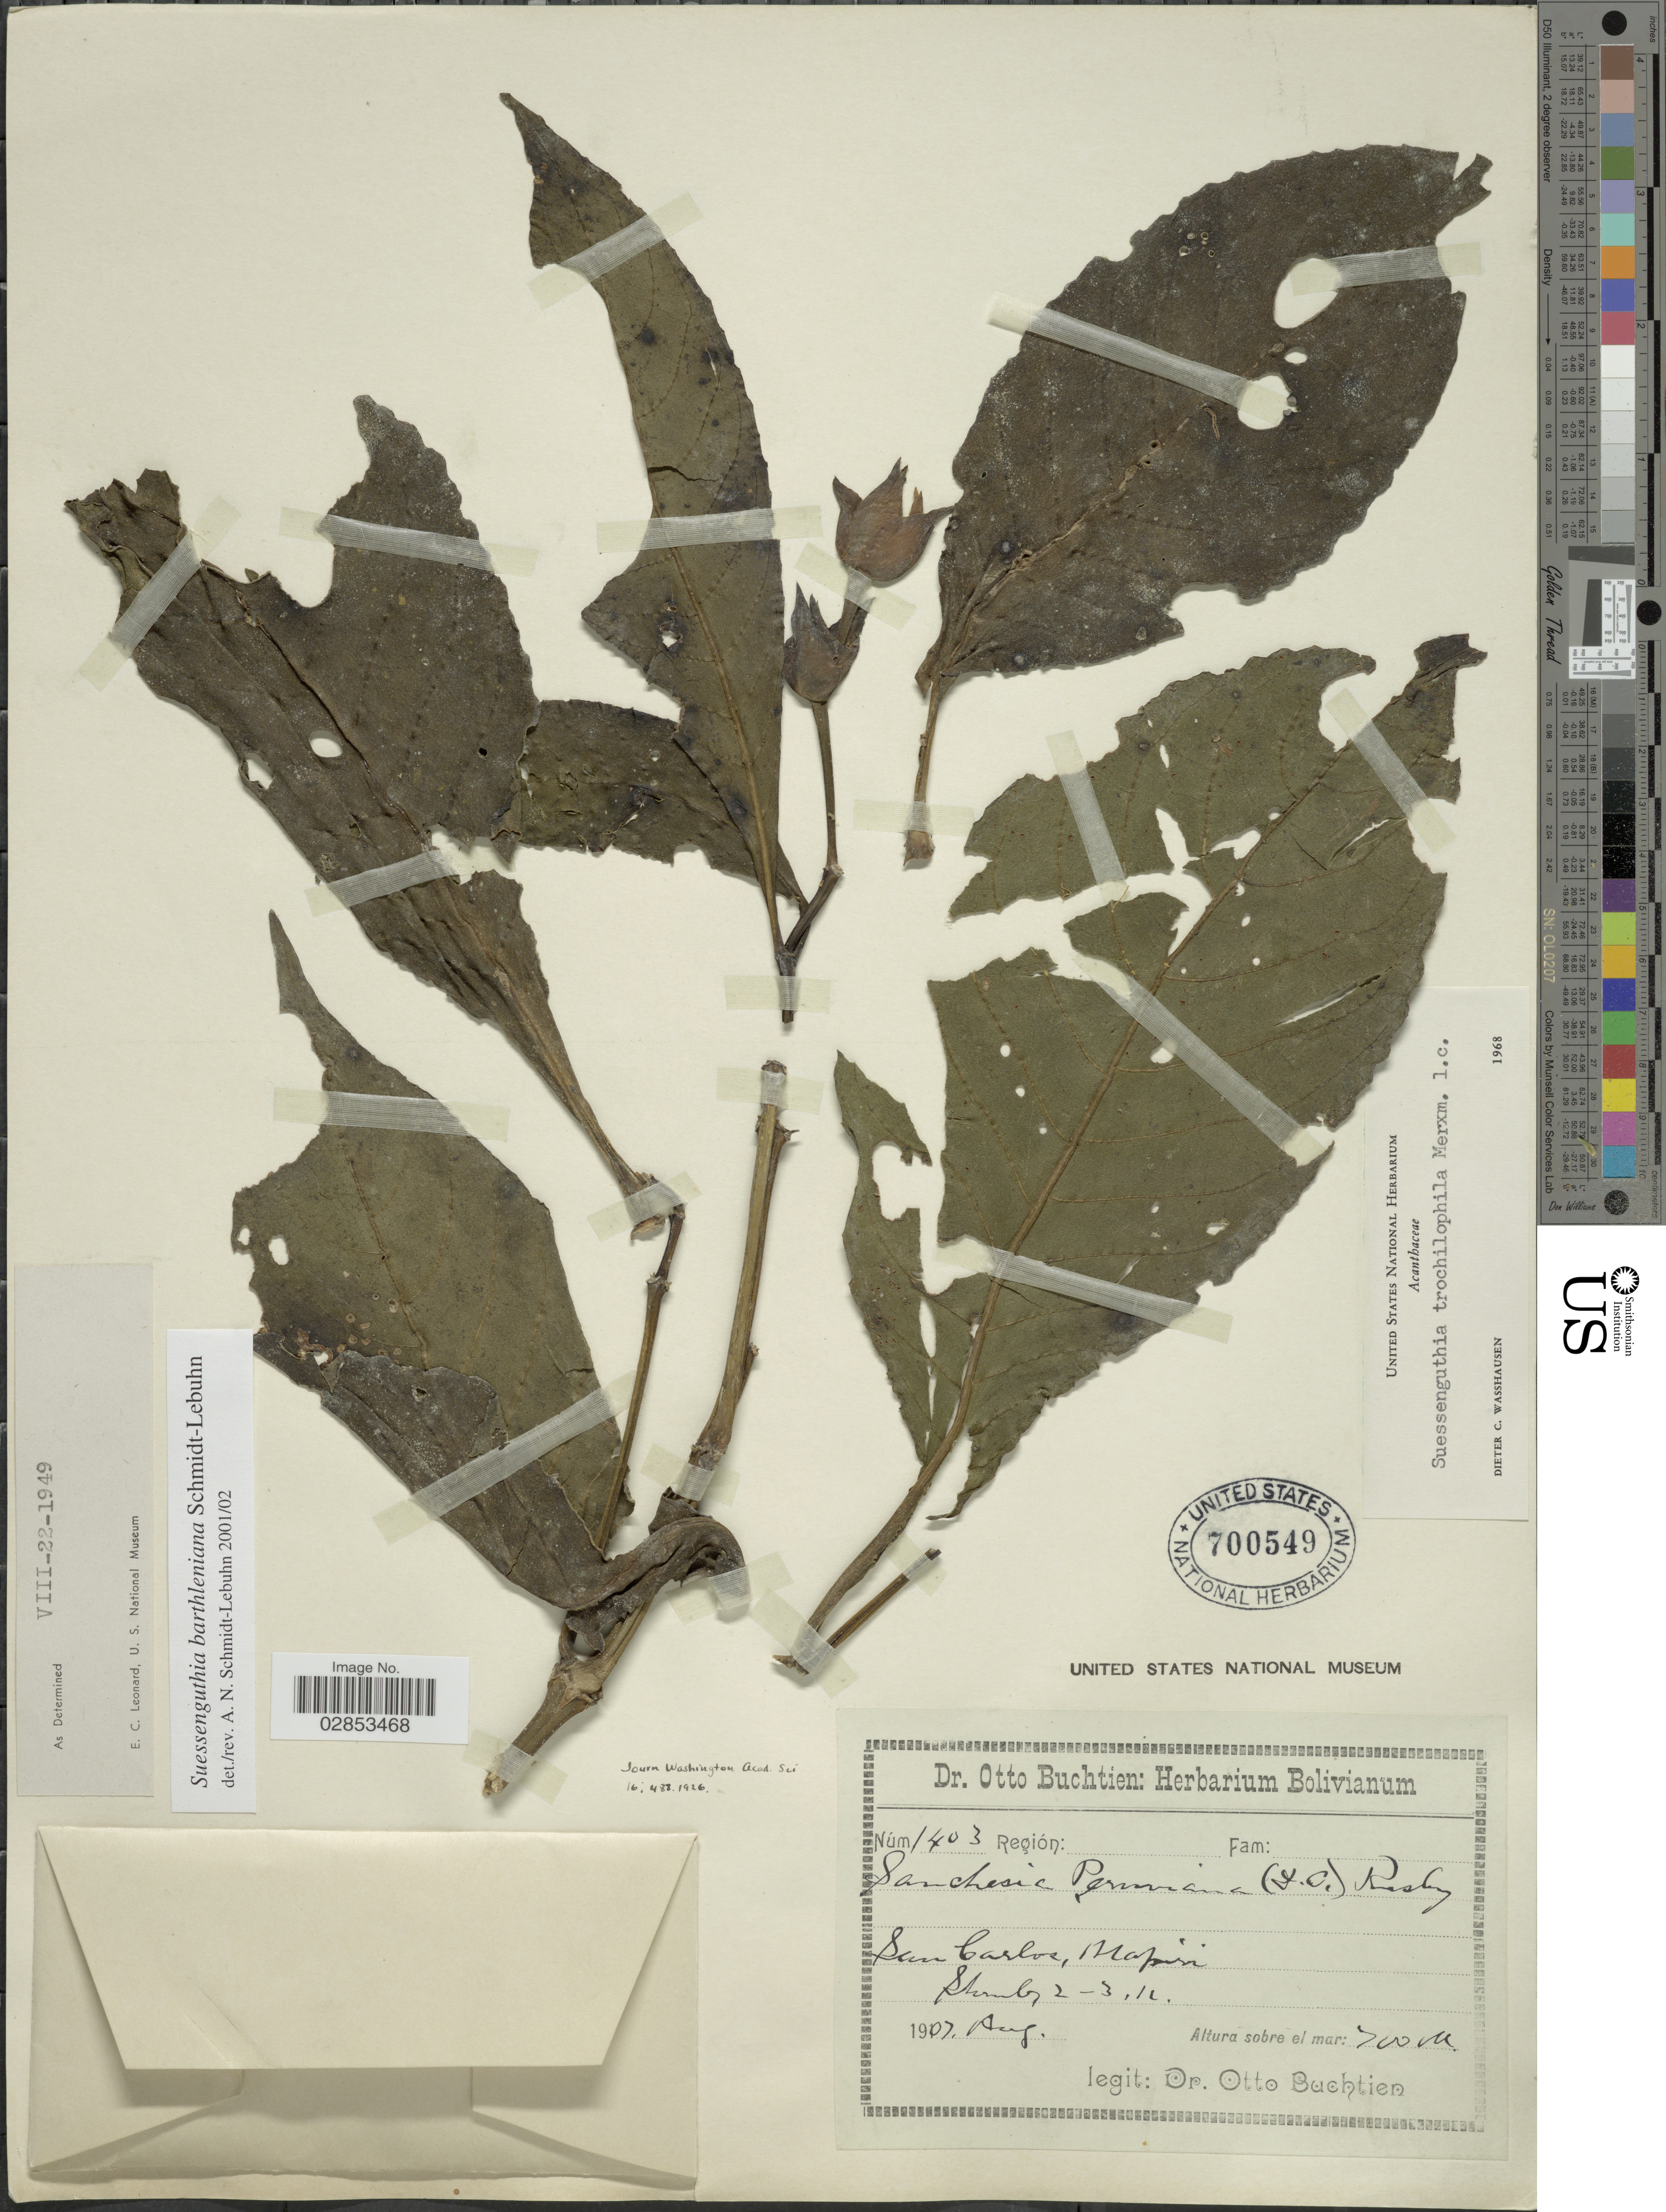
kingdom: Plantae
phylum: Tracheophyta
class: Magnoliopsida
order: Lamiales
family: Acanthaceae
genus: Suessenguthia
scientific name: Suessenguthia barthleniana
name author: Schmidt-Leb.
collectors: O. Buchtien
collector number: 1403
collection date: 1907-08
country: Bolivia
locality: San Carlos, Mapiri.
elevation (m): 700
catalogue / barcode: US 700549